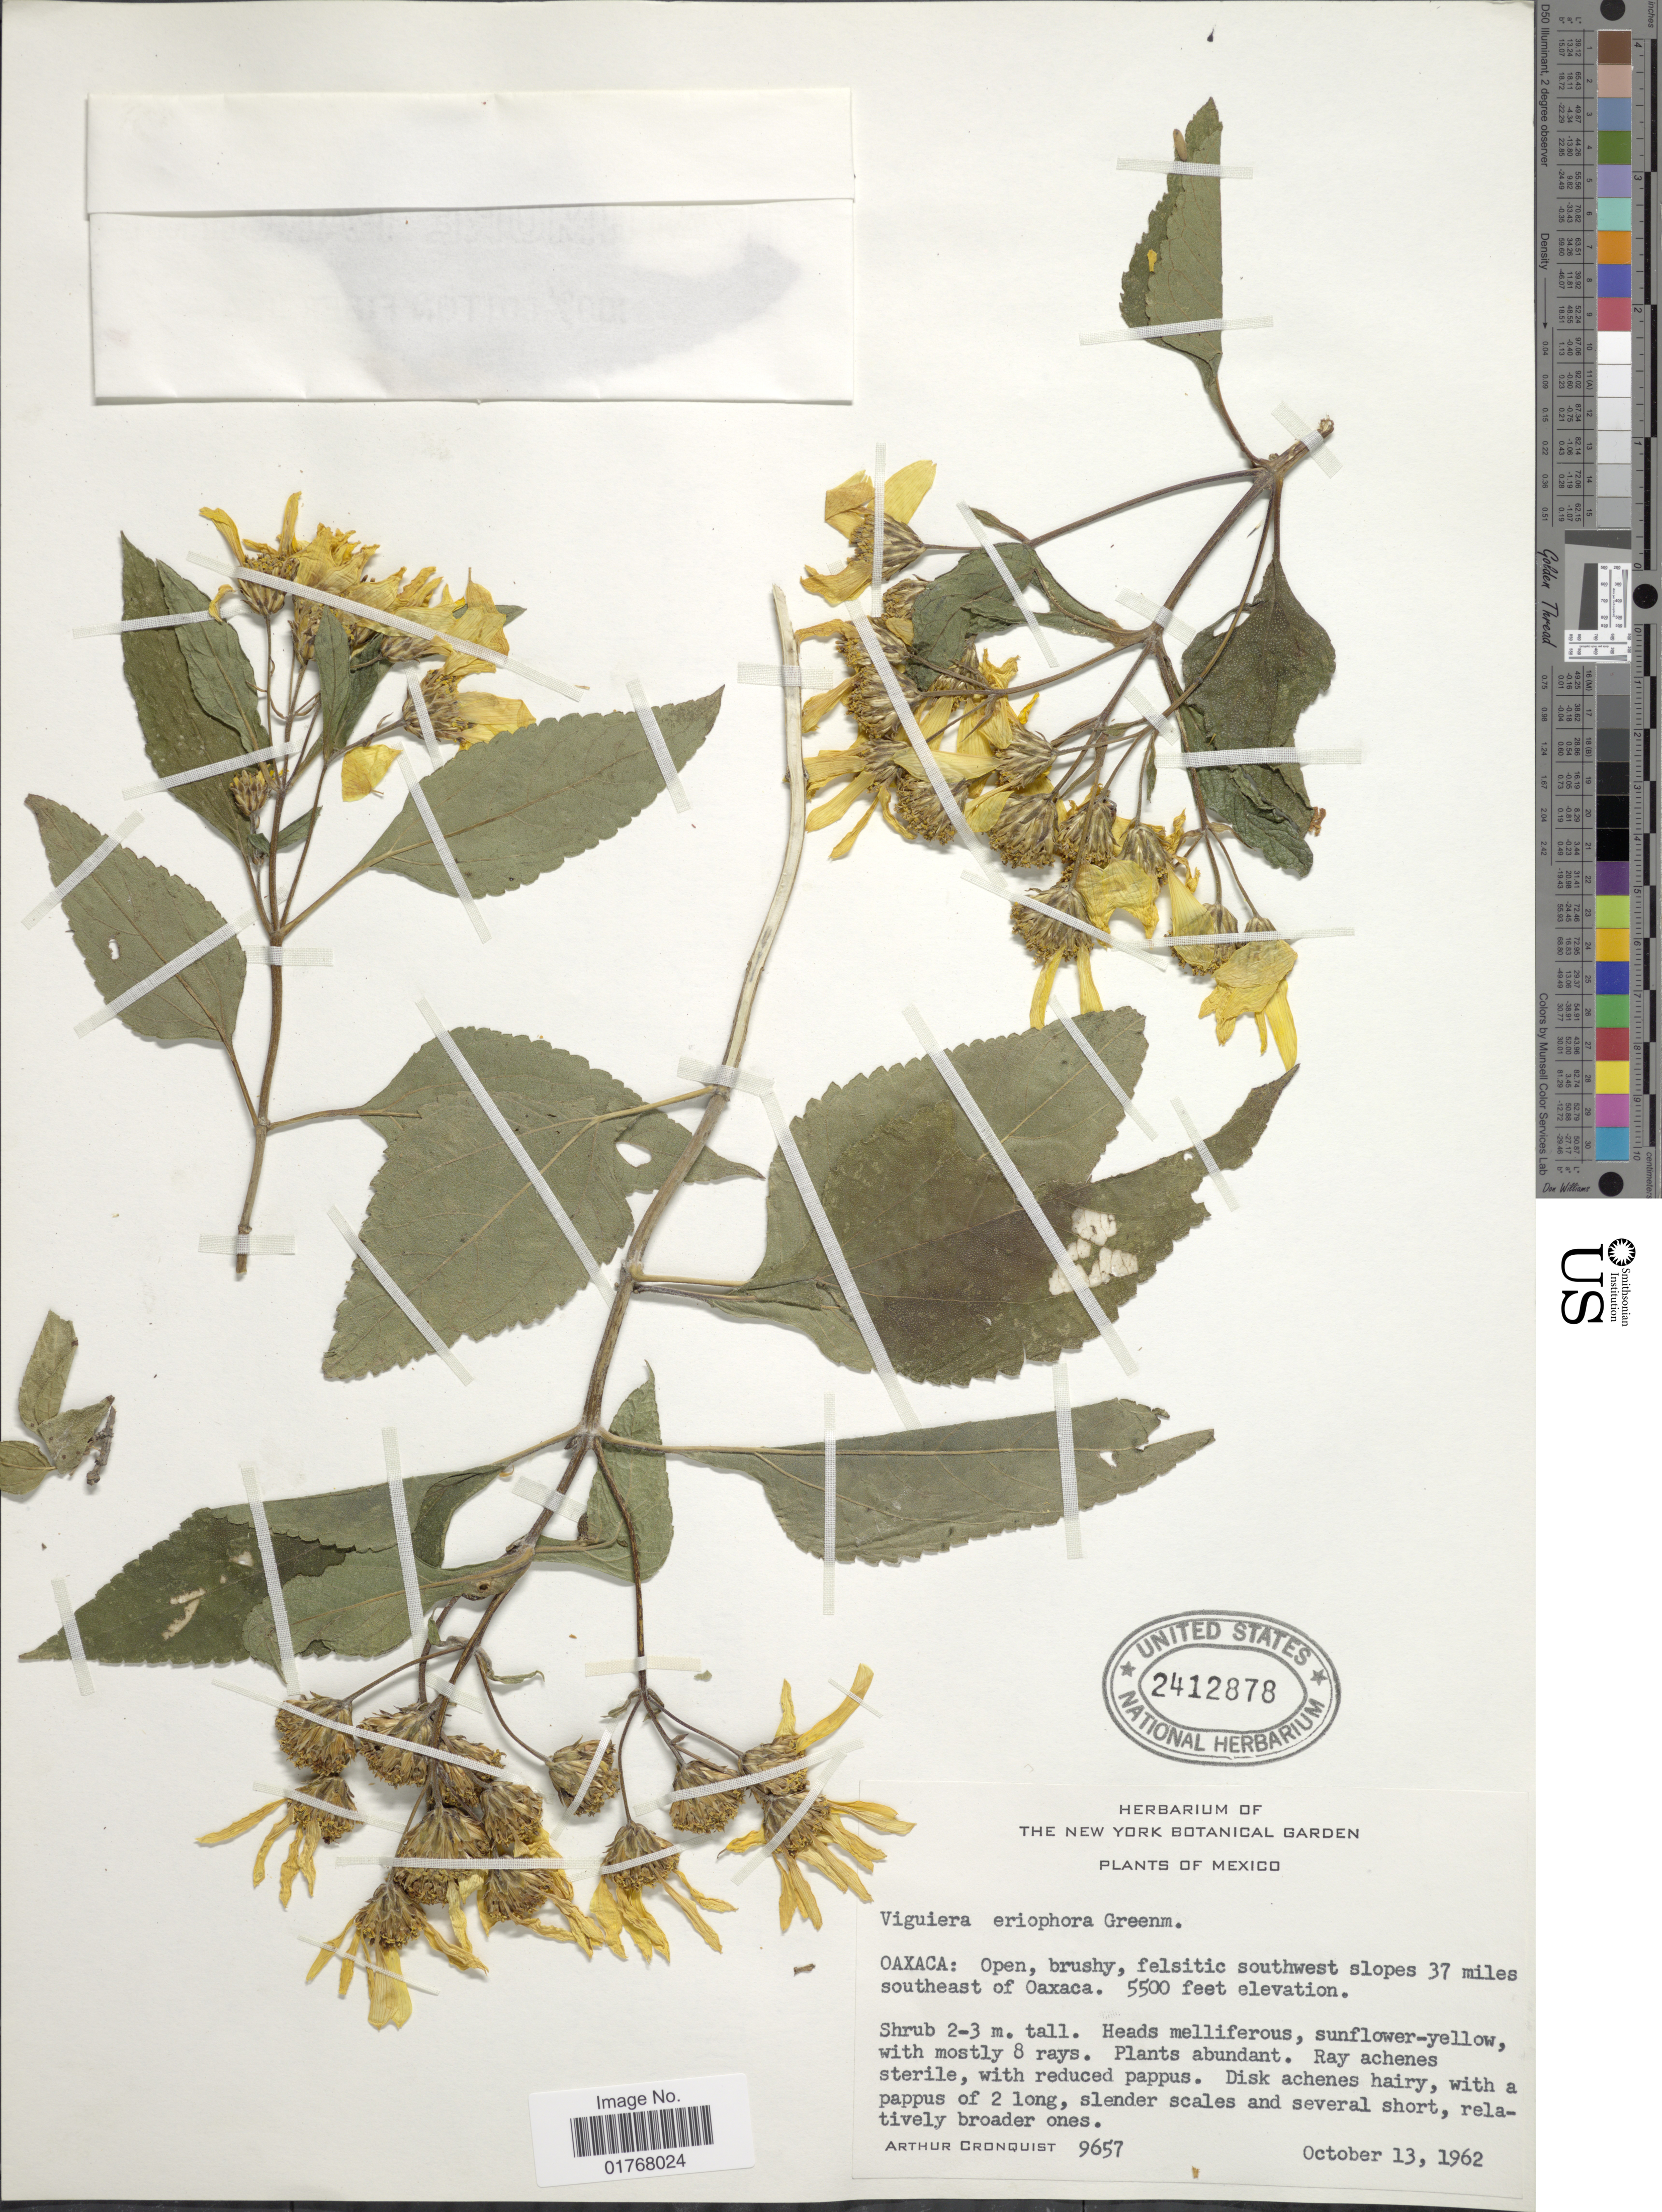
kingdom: Plantae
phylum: Tracheophyta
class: Magnoliopsida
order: Asterales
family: Asteraceae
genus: Viguiera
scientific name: Viguiera eriophora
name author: Greenm.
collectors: A. J. Cronquist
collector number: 9657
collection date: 1962-10-13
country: Mexico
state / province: Oaxaca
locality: Open, brushy, felsitic southwest slopes 37 miles southeast of Oaxaca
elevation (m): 1676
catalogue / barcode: US 2412878